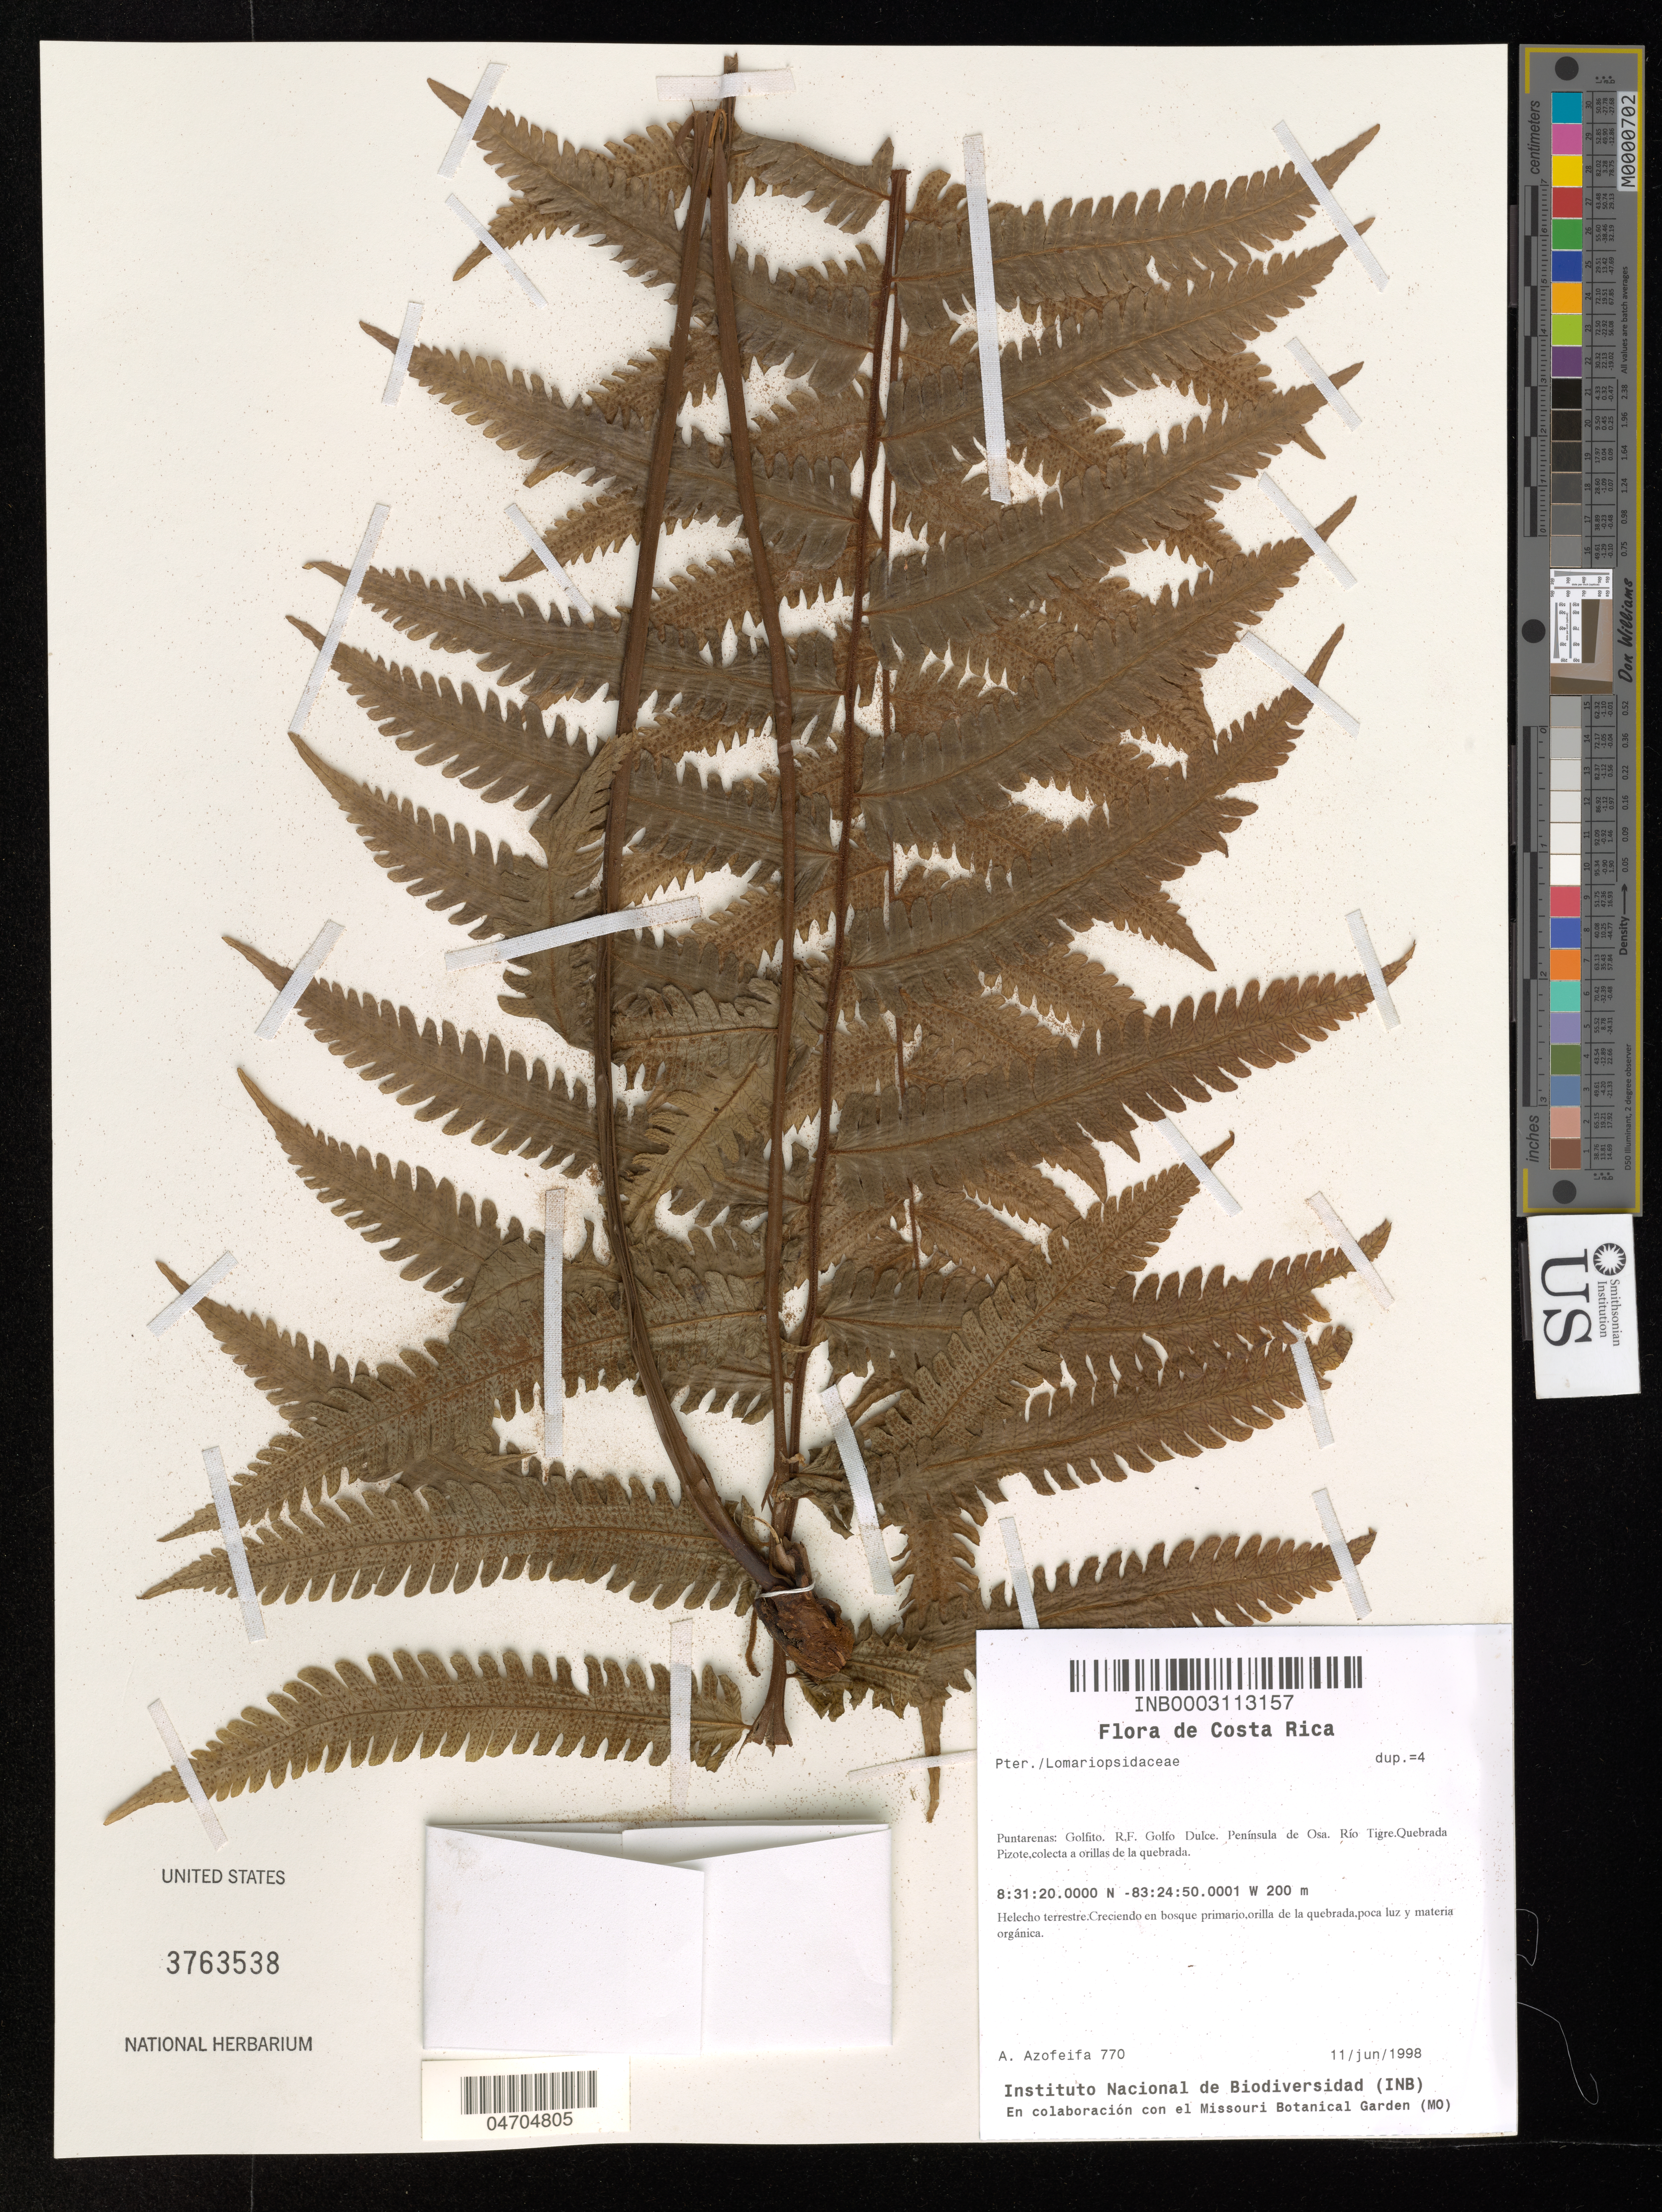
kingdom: Plantae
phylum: Tracheophyta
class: Polypodiopsida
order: Polypodiales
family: Lomariopsidaceae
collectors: A. Azofeifa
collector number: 770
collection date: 1998-06-11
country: Costa Rica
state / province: Puntarenas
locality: Golfito. R. F. Golfo Dulce. Península de Osa. Río Tigre. Quebrada Pizote, colecta a orillas de la quebrada.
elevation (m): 200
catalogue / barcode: US 3763538